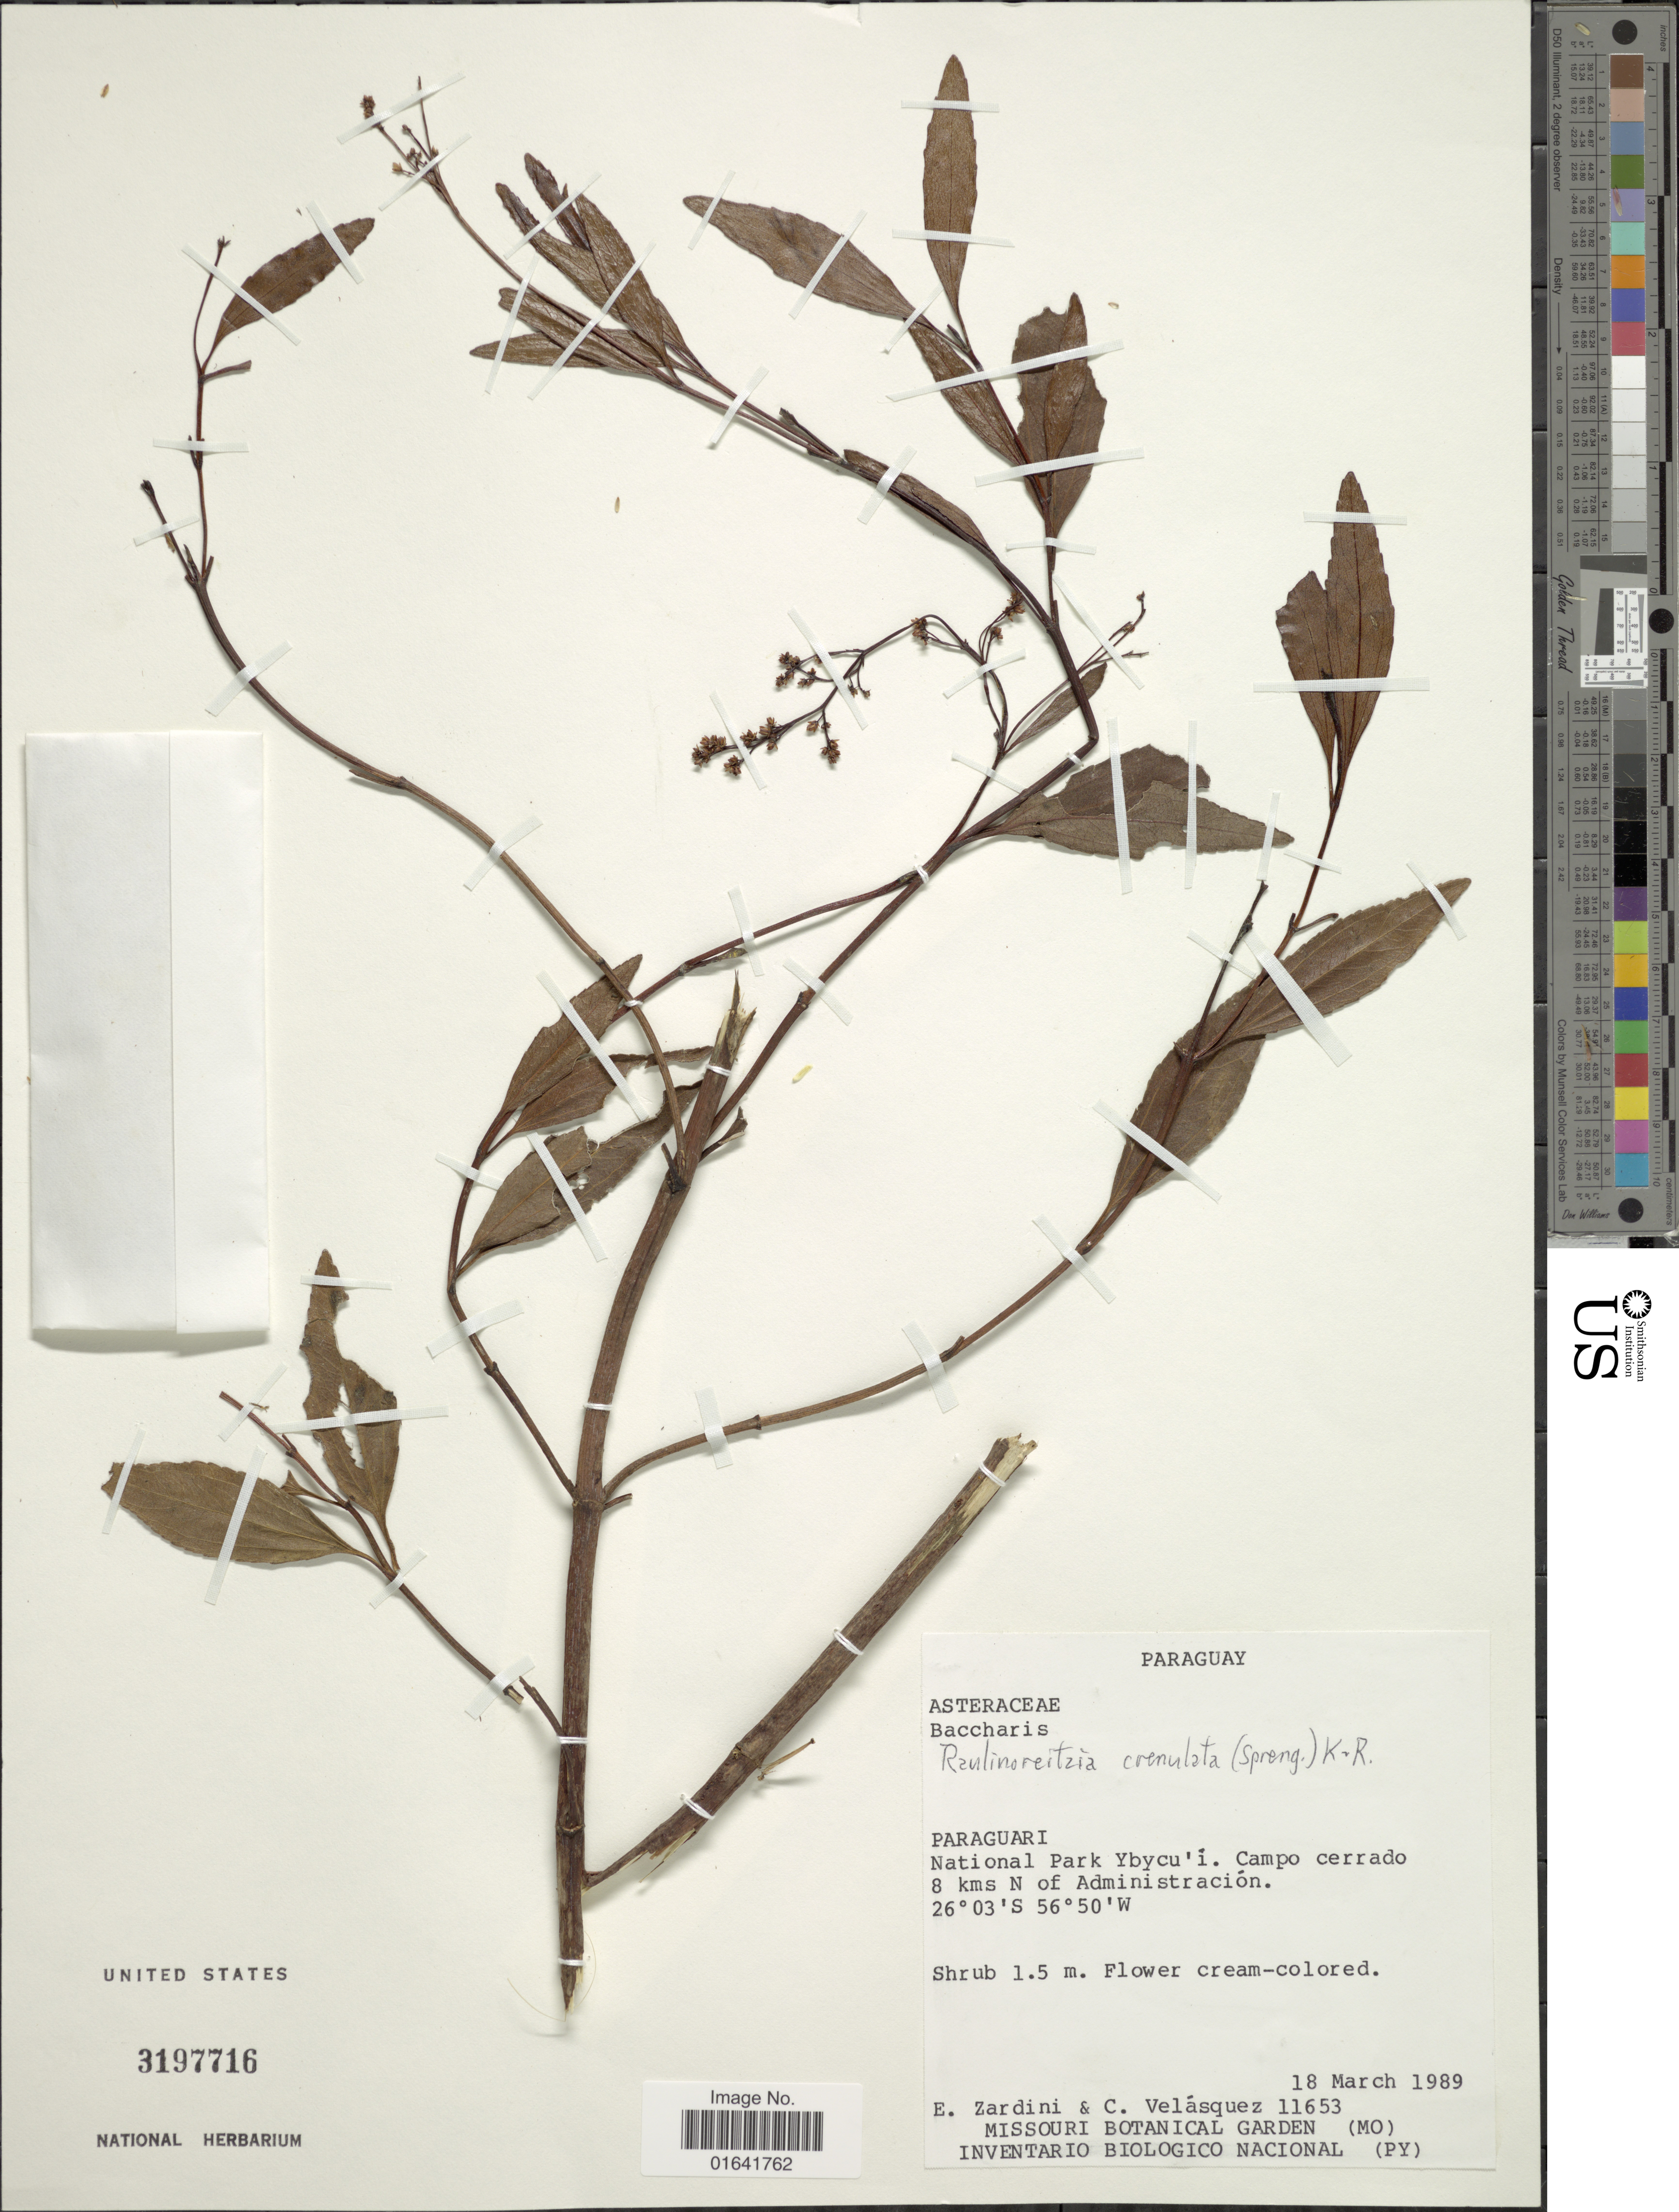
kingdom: Plantae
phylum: Tracheophyta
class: Magnoliopsida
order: Asterales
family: Asteraceae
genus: Raulinoreitzia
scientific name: Raulinoreitzia crenulata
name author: (Spreng.) R.M. King & H. Rob.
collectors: E. M. Zardini & C. Velásquez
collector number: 11653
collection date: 1989-03-18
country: Paraguay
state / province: Paraguari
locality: National Park Ybycu'i, campo cerrado 8 kms N of Administración.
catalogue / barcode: US 3197716